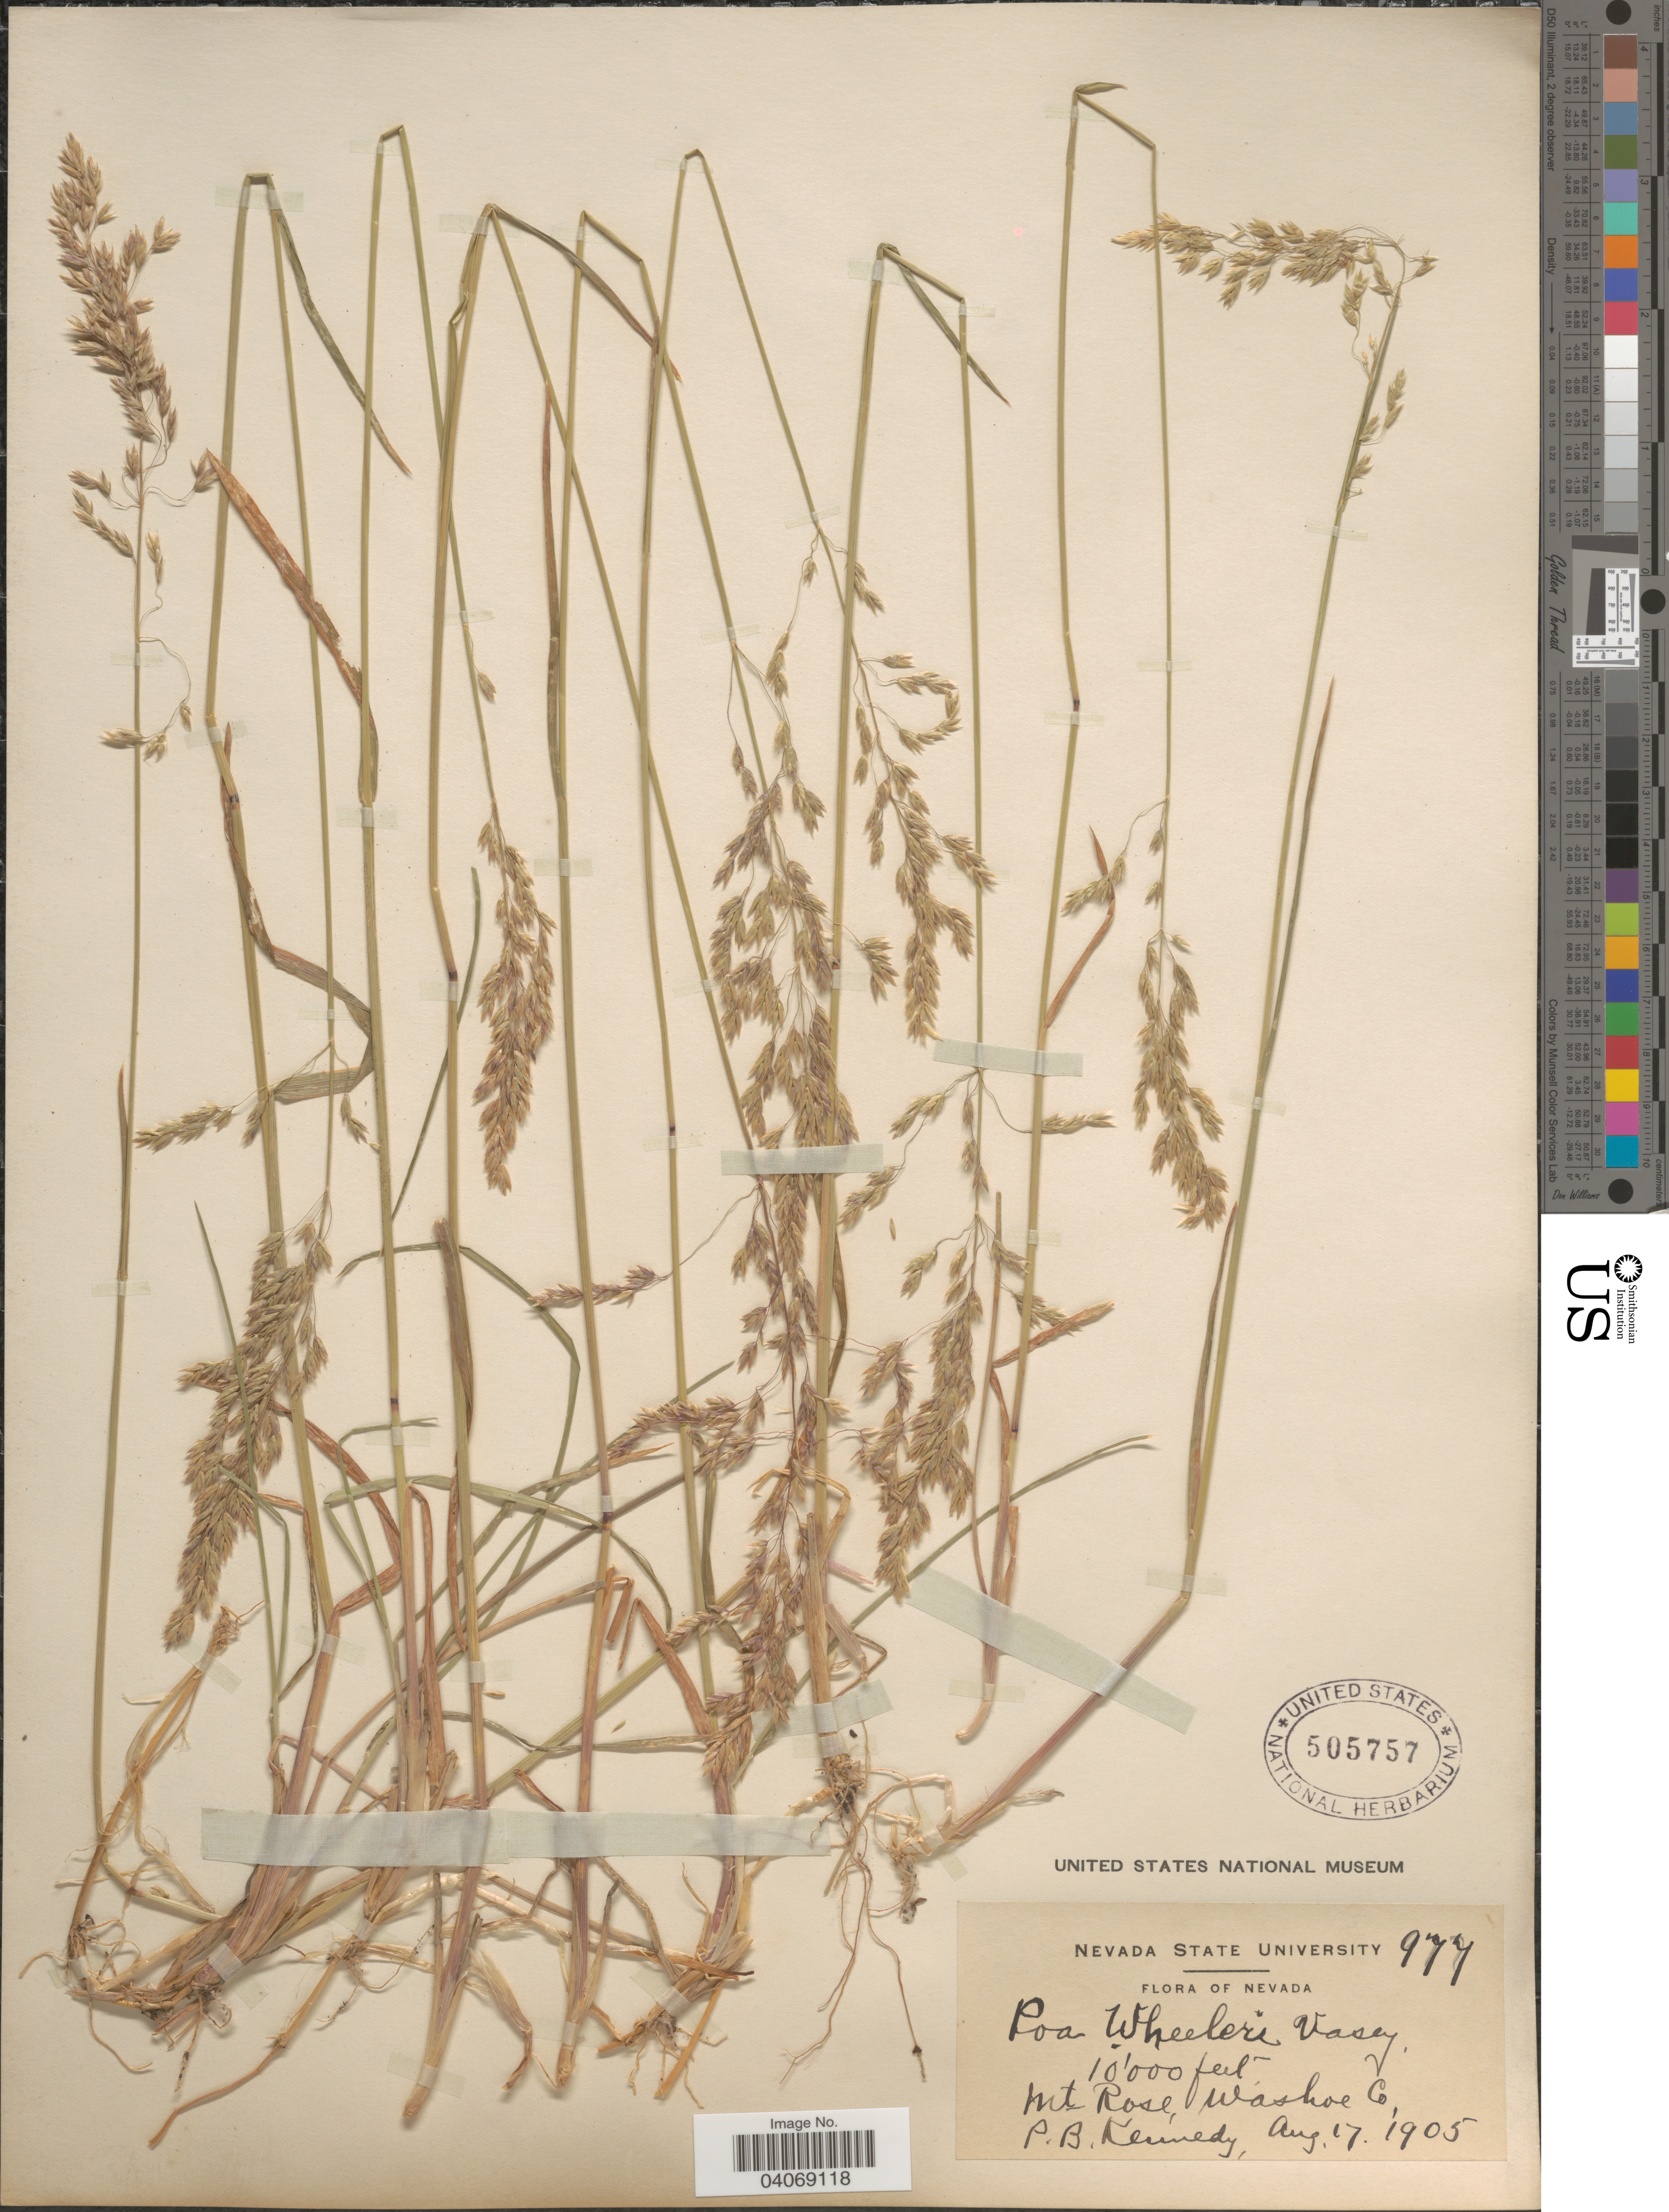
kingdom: Plantae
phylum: Tracheophyta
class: Liliopsida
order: Poales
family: Poaceae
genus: Poa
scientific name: Poa wheeleri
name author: Vasey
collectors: P. B. Kennedy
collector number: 977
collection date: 1905-08-17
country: United States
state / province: Nevada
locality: Mt. Rose, Washoe Co.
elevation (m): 3048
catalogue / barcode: US 505757